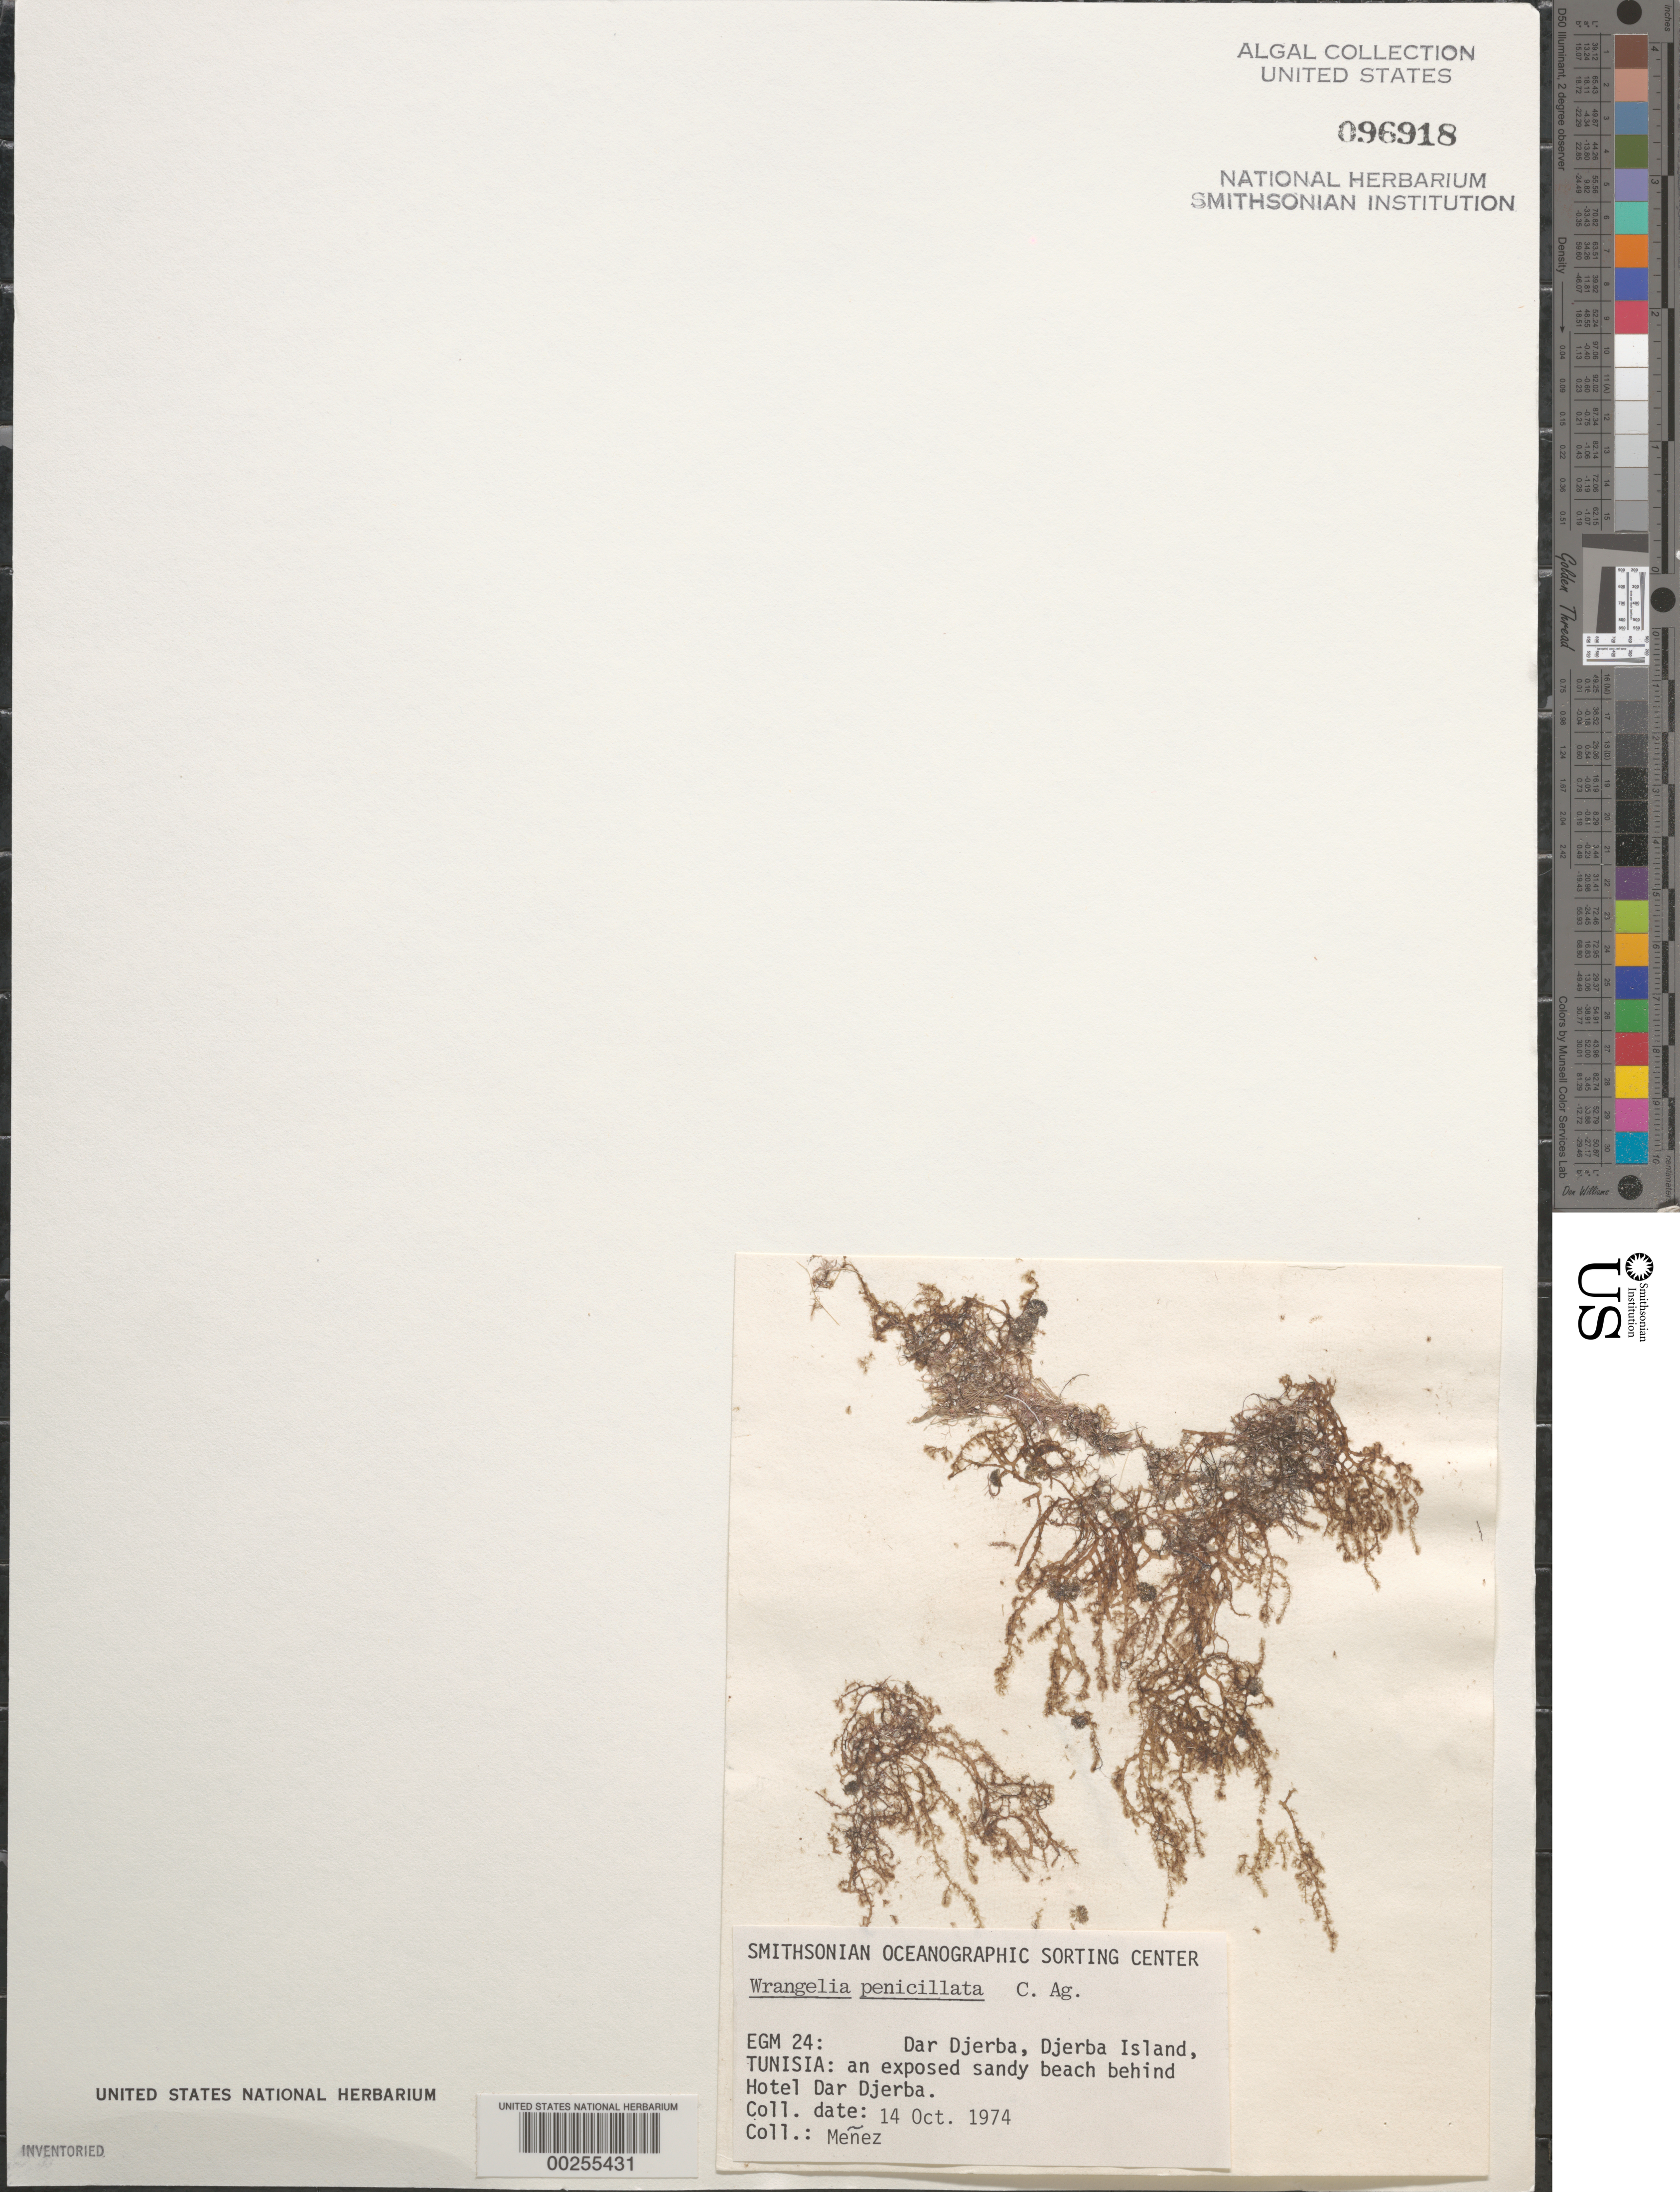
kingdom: Plantae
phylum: Rhodophyta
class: Florideophyceae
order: Ceramiales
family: Wrangeliaceae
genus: Wrangelia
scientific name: Wrangelia penicillata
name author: (C. Agardh) C. Agardh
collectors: Meñez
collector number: EGM 24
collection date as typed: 14 Oct 1974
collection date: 1974-10-14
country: Tunisia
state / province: Medenine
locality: Dar djerba, djerba island, behind hotel dar djerba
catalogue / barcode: US 96918